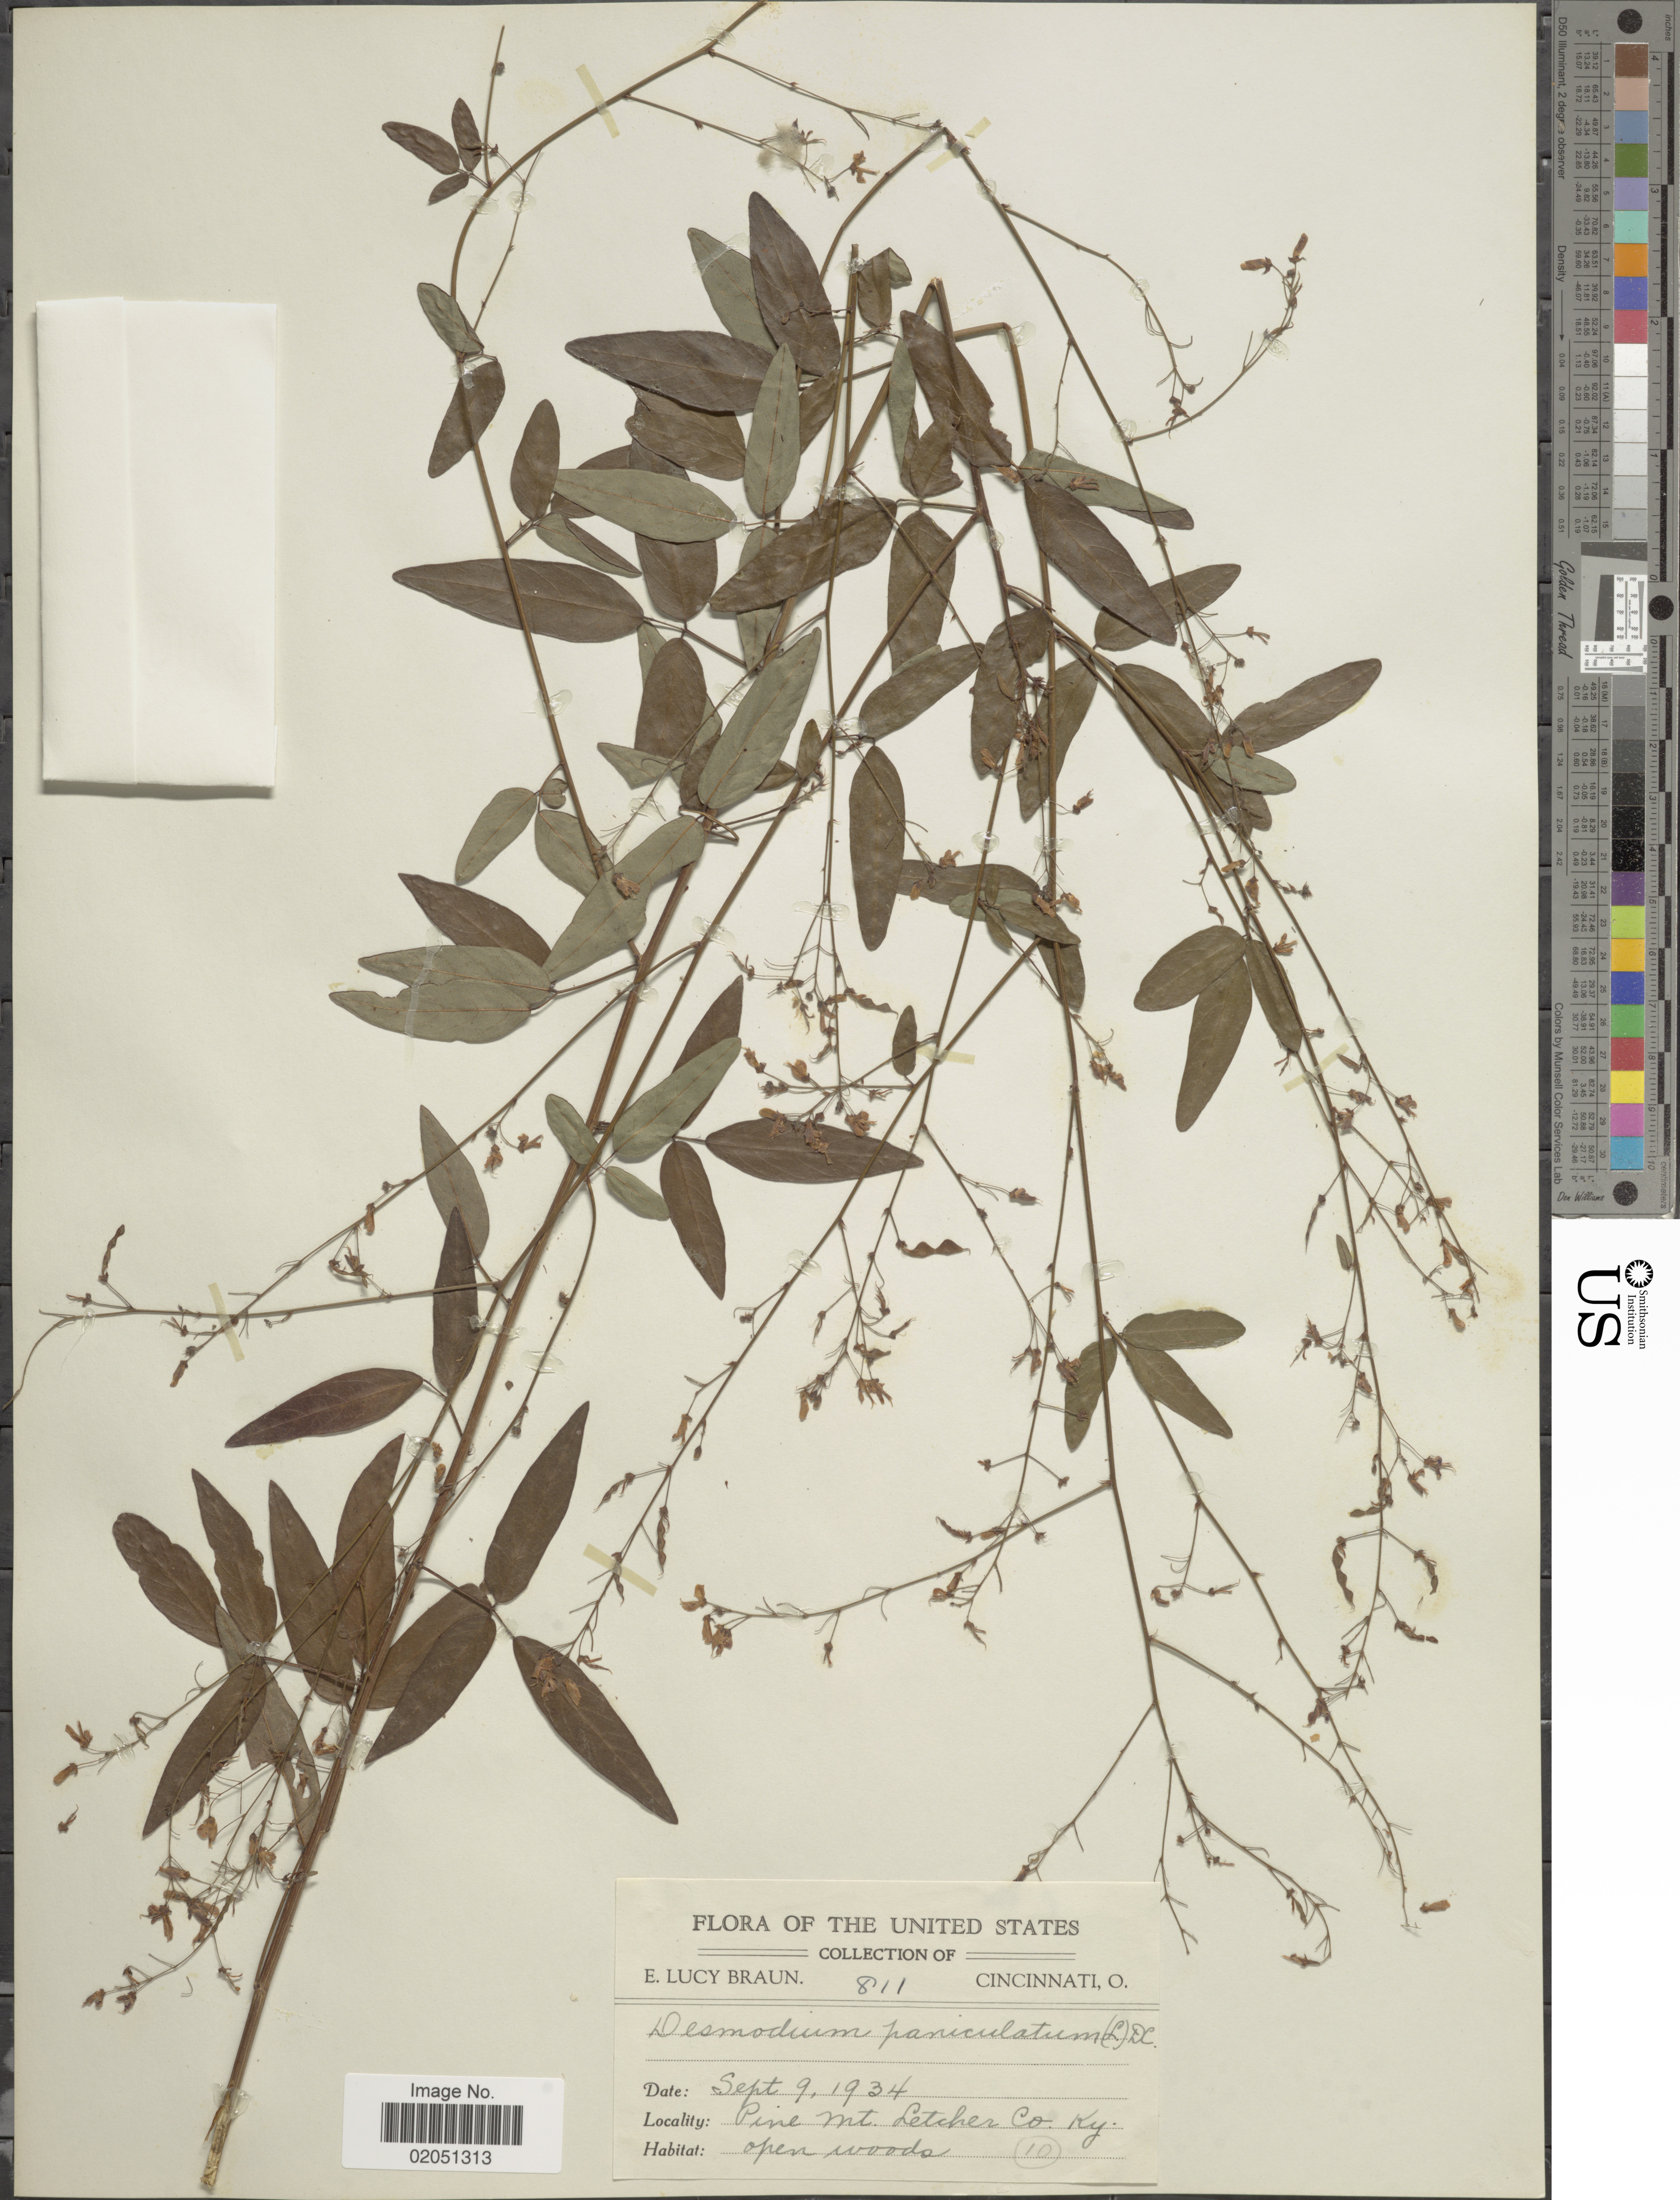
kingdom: Plantae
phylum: Tracheophyta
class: Magnoliopsida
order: Fabales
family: Fabaceae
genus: Desmodium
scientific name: Desmodium paniculatum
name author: (L.) DC.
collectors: E. L. Braun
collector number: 811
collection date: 1934-09-09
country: United States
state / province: Kentucky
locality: Pine Mt. Letcher Co. open woods